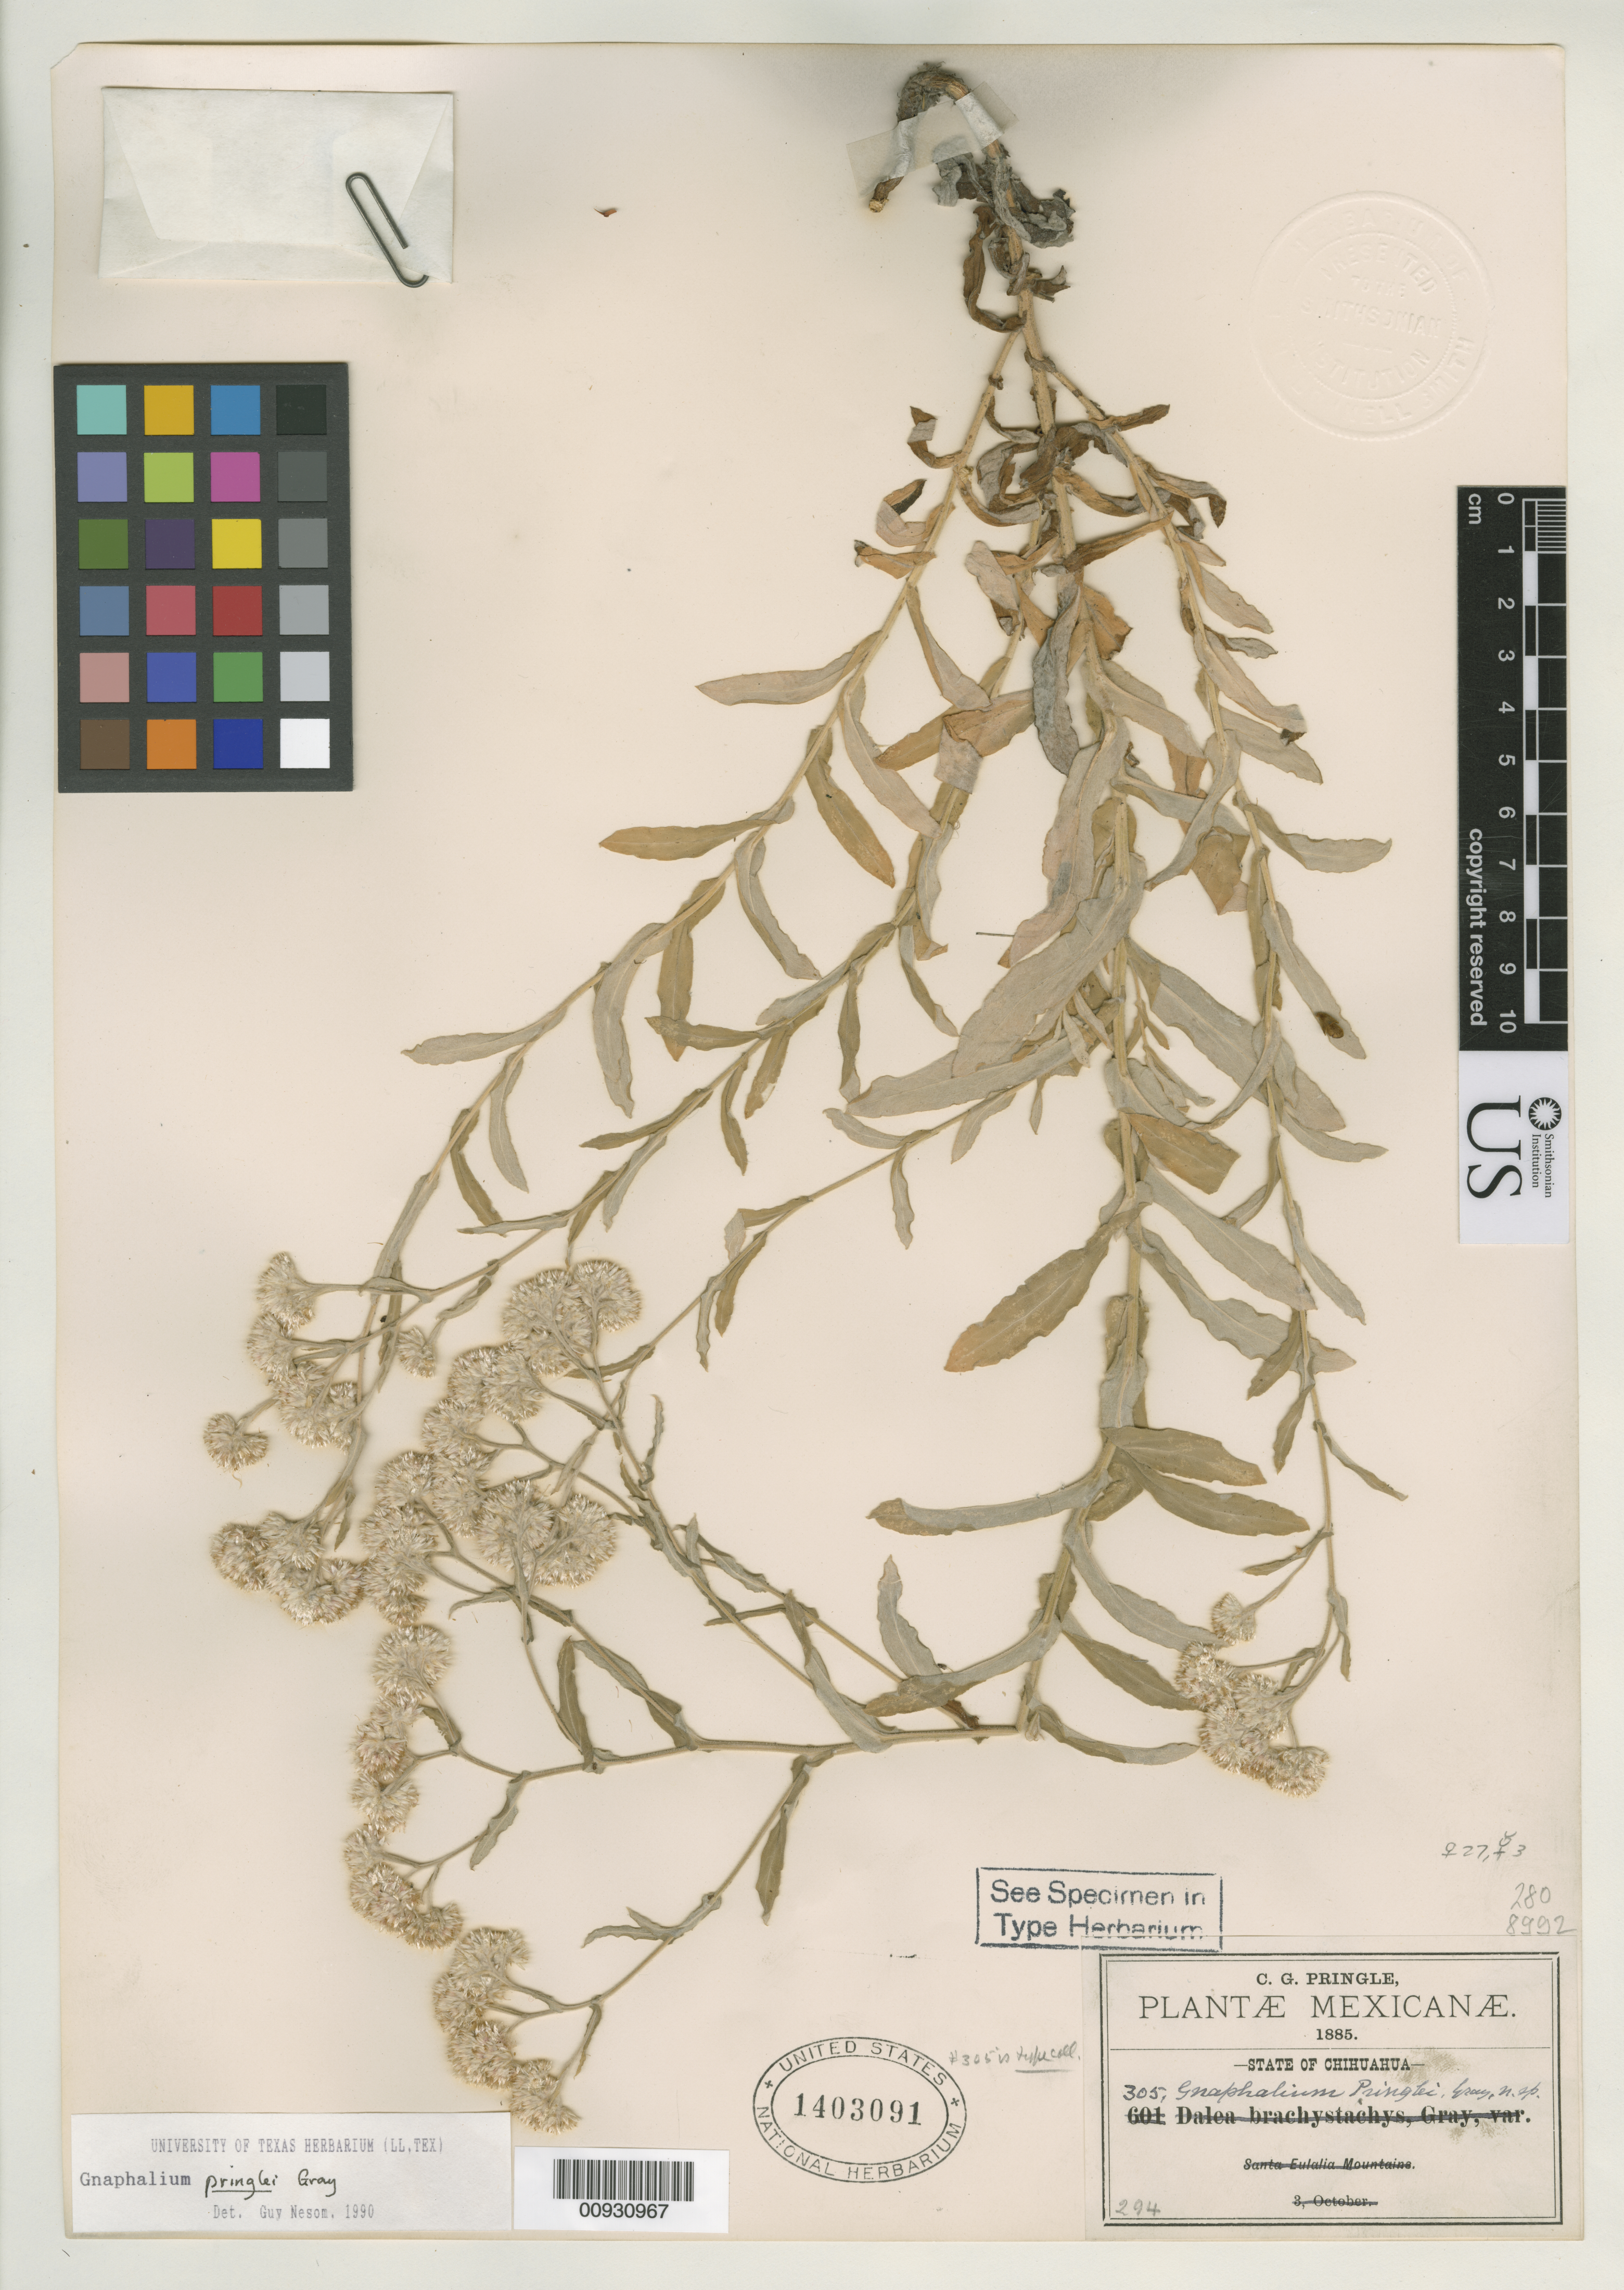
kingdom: Plantae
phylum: Tracheophyta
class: Magnoliopsida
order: Asterales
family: Asteraceae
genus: Gnaphalium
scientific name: Gnaphalium pringlei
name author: A. Gray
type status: Isotype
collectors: C. G. Pringle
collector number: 305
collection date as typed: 1885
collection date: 1885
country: Mexico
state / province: Chihuahua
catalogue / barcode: US 1403091